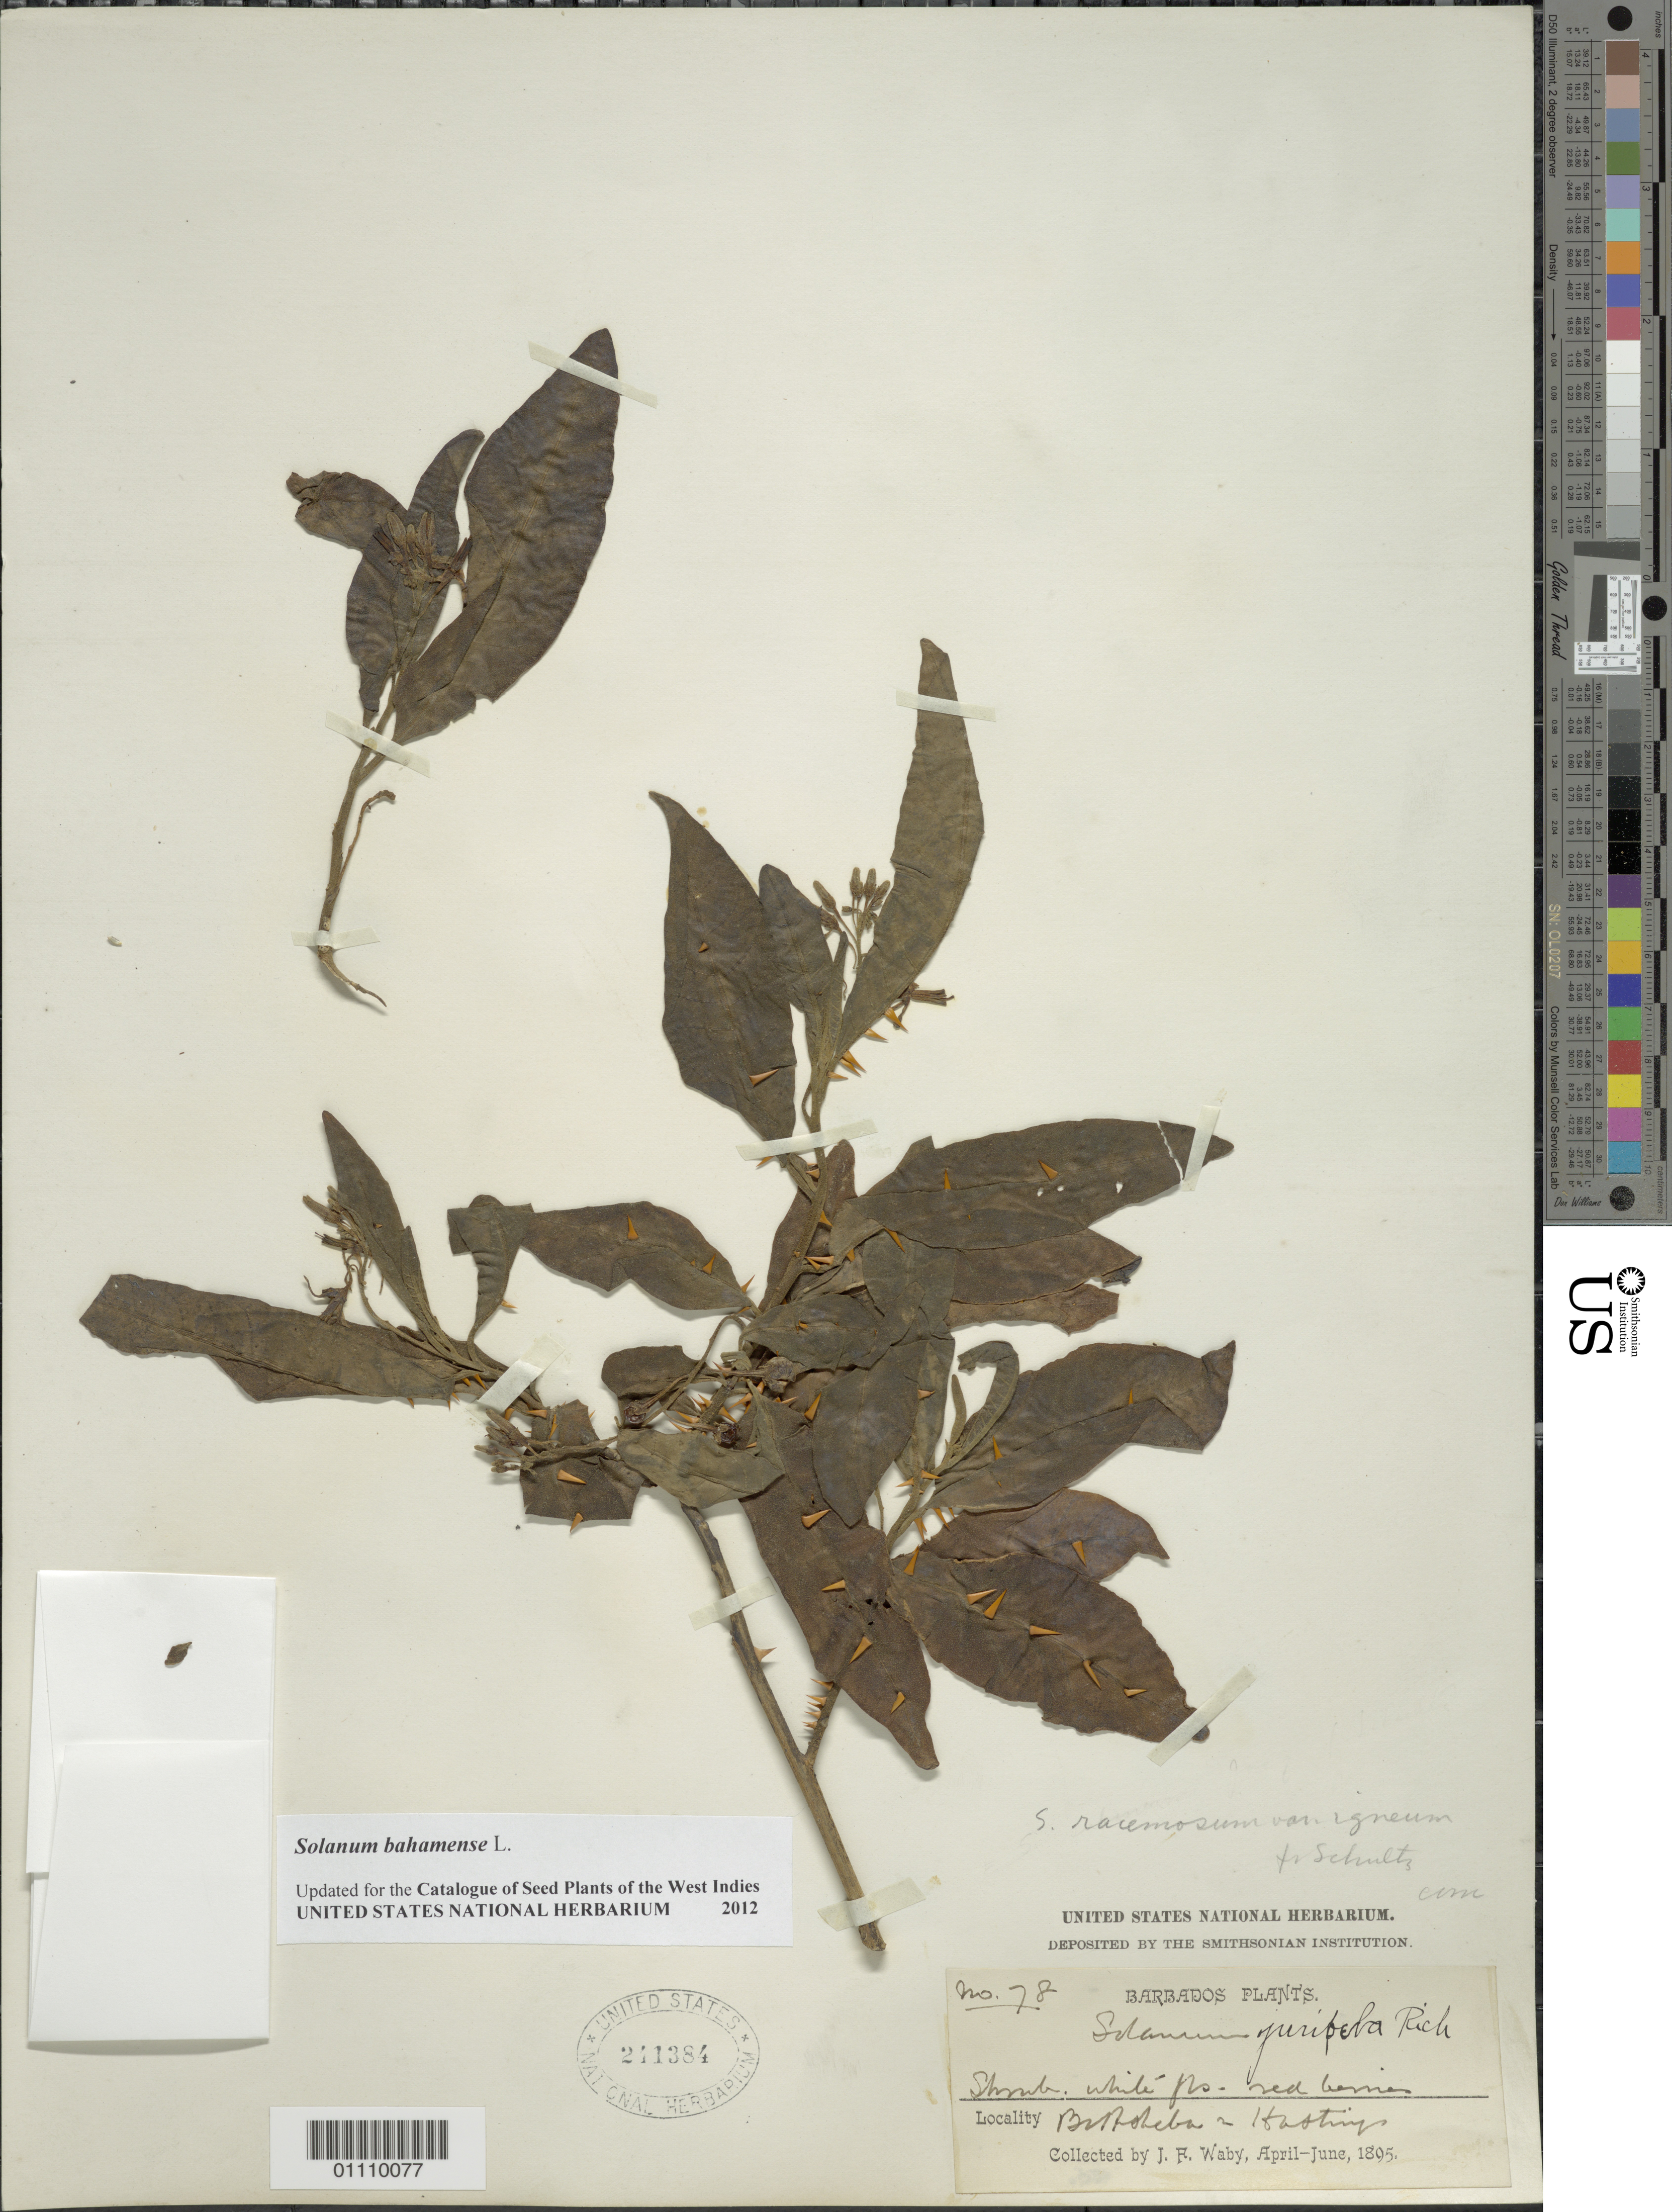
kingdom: Plantae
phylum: Tracheophyta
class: Magnoliopsida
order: Solanales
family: Solanaceae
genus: Solanum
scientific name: Solanum bahamense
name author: L.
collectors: J. Waby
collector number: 78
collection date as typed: Apr 1895 to -- Jun 1895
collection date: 1895-04/1895-06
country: Barbados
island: Barbados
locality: Bathsheba - Hastings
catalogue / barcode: US 211384